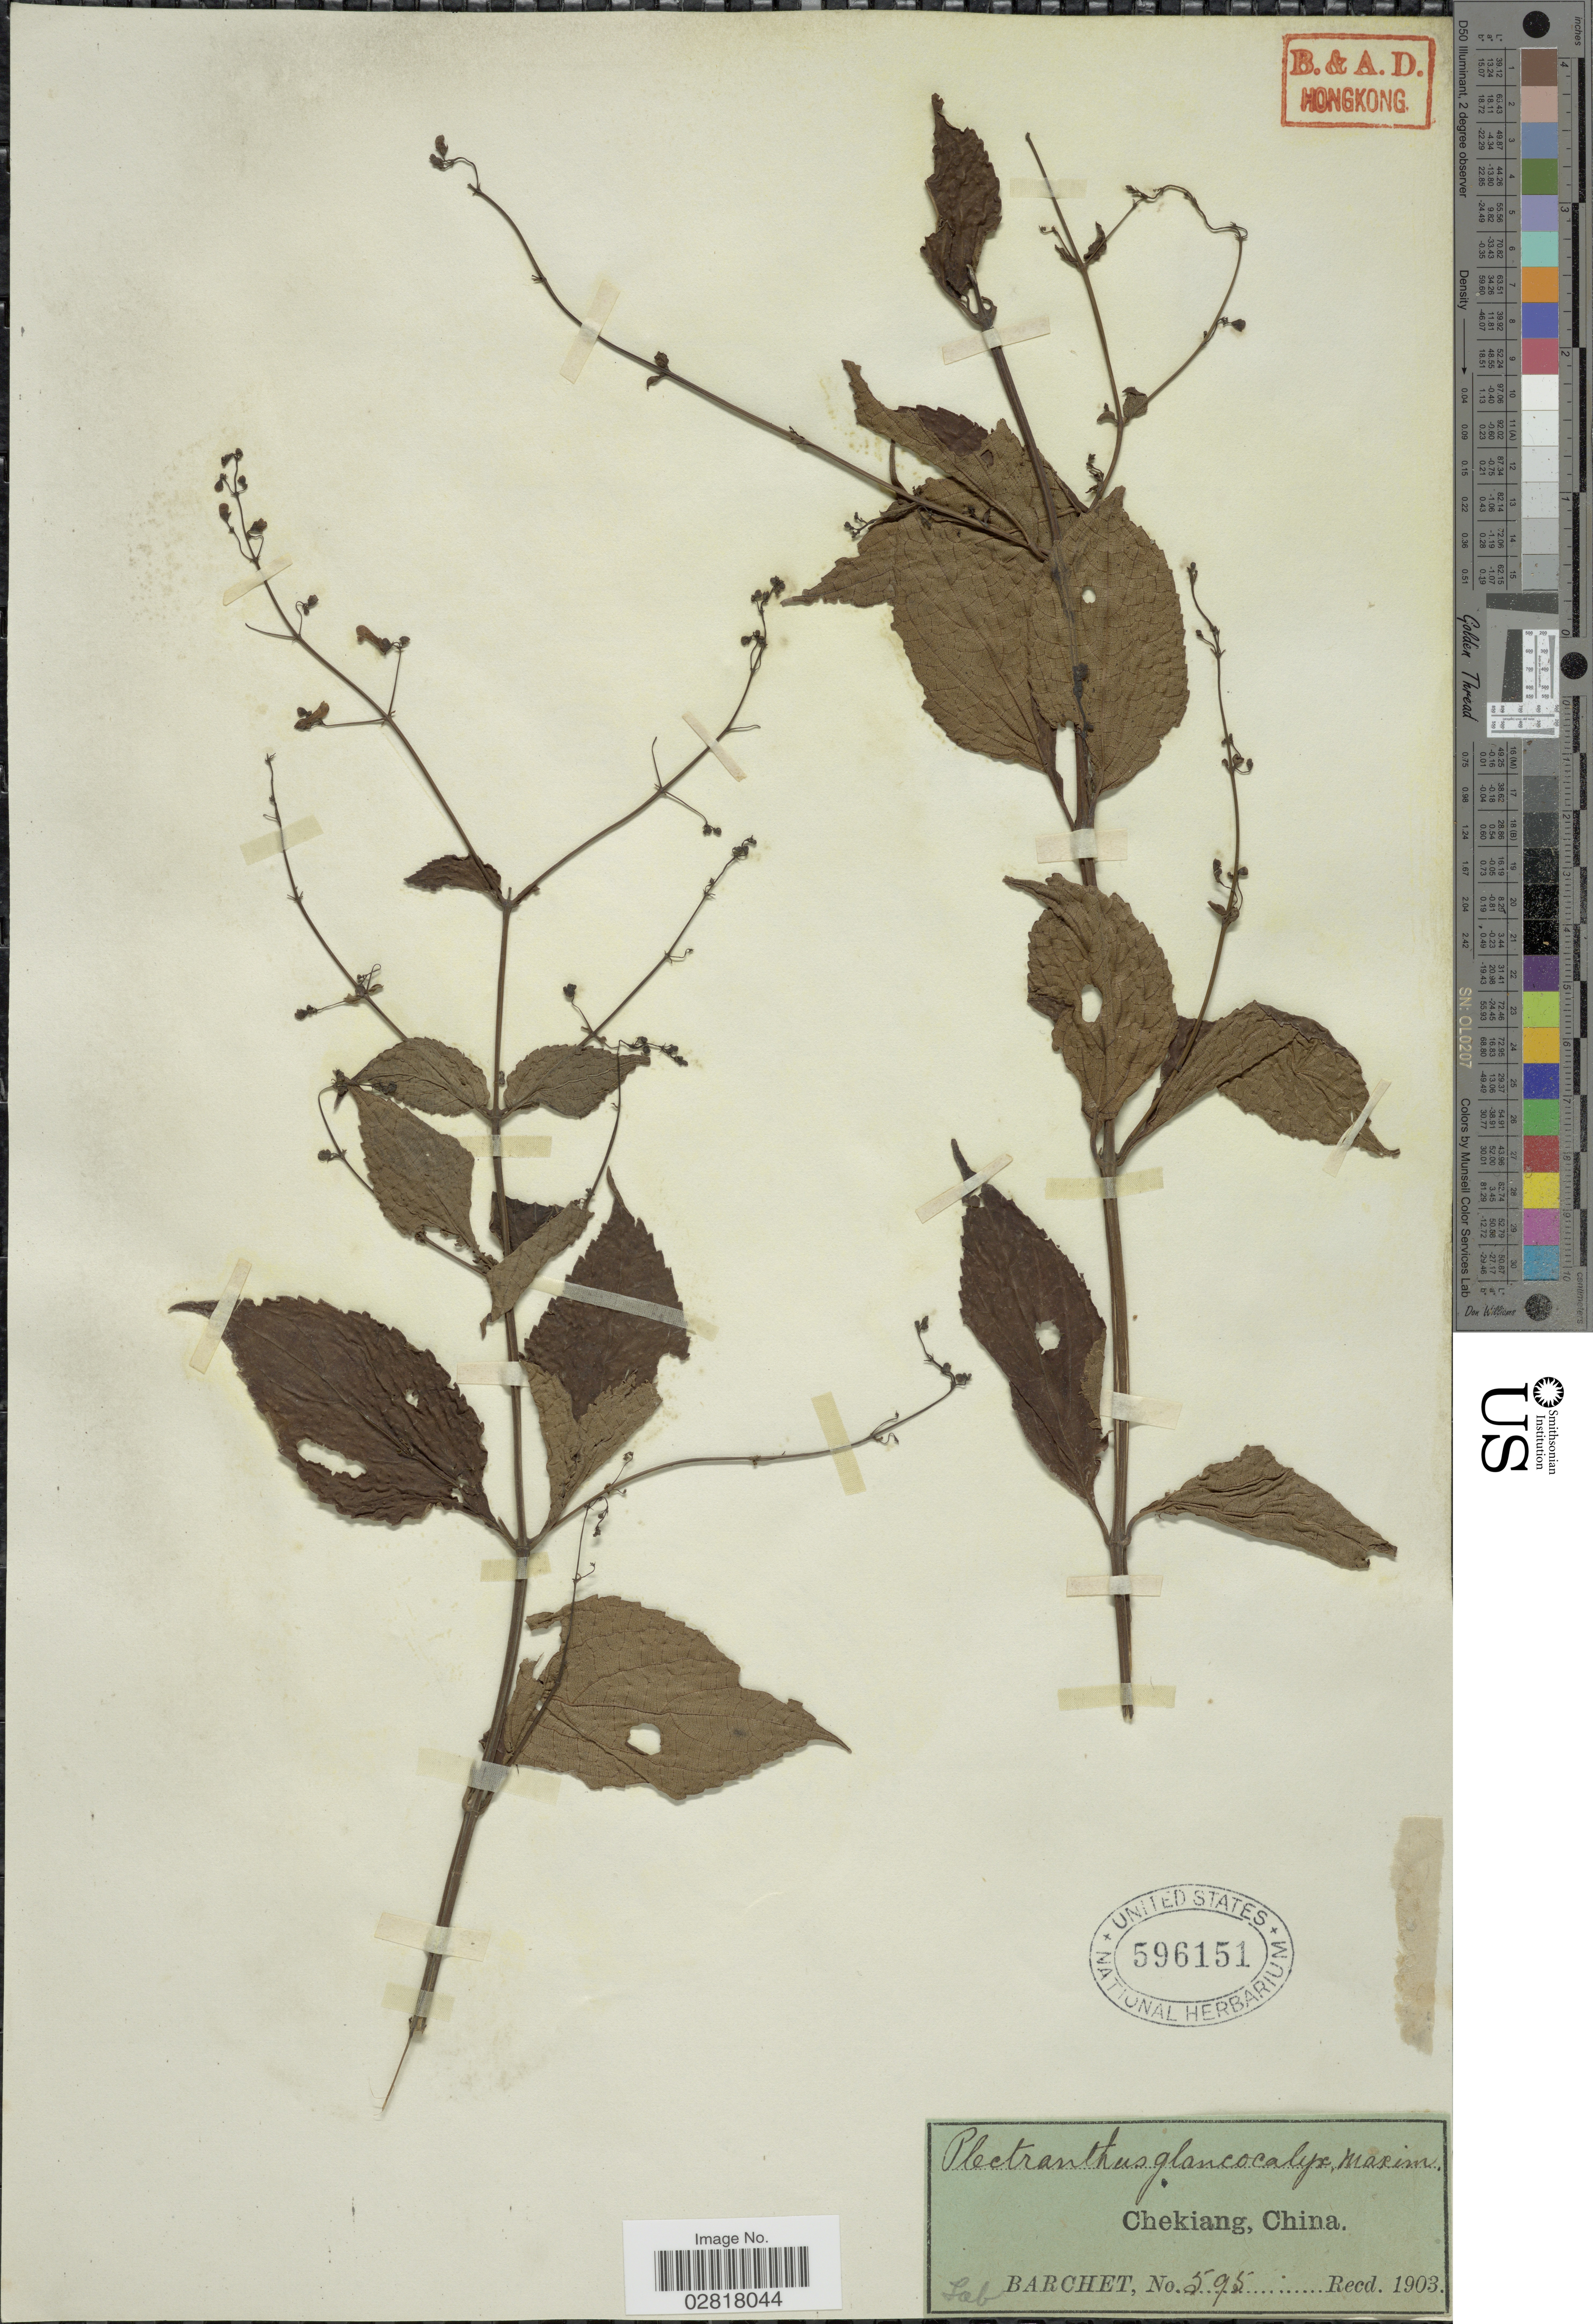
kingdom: Plantae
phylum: Tracheophyta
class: Magnoliopsida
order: Lamiales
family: Lamiaceae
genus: Plectranthus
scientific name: Plectranthus glaucocalyx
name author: Maxim.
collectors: Barchet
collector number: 595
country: China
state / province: Zhejiang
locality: Chekiang.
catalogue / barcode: US 596151